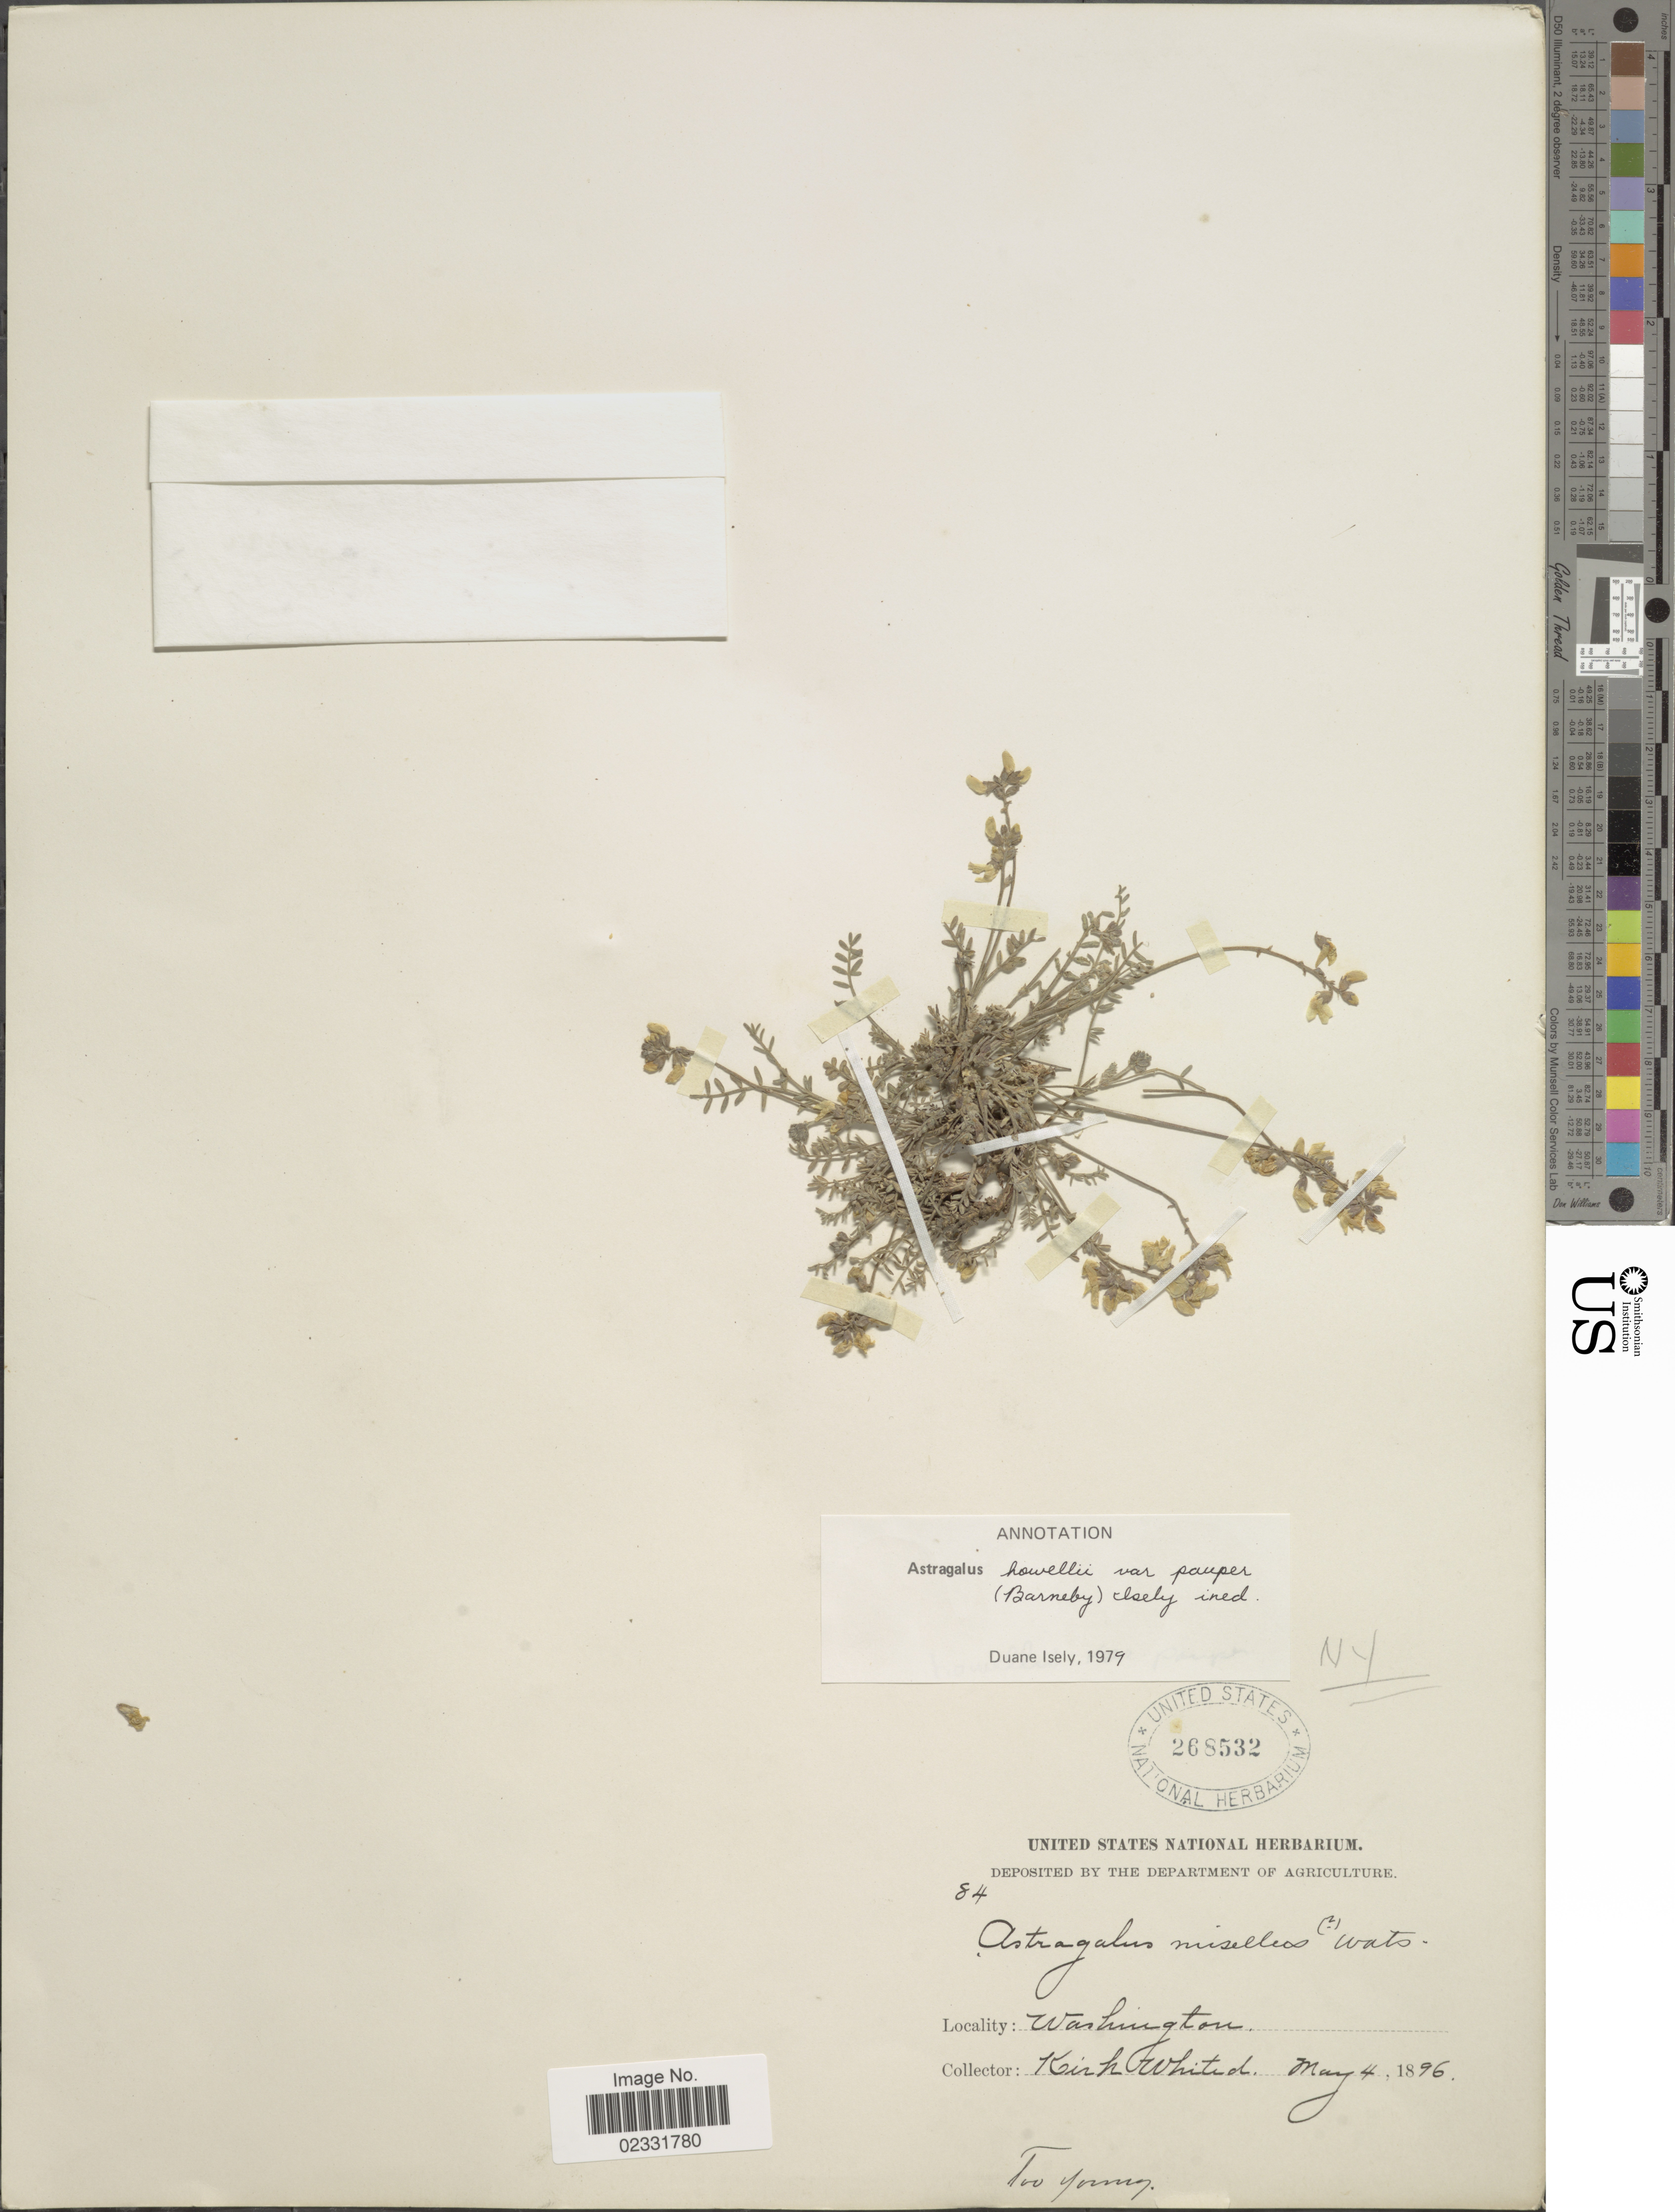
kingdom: Plantae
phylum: Tracheophyta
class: Magnoliopsida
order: Fabales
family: Fabaceae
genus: Astragalus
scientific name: Astragalus howellii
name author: A. Gray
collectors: K. Whited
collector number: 84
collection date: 1896-05-04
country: United States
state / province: Washington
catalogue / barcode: US 268532